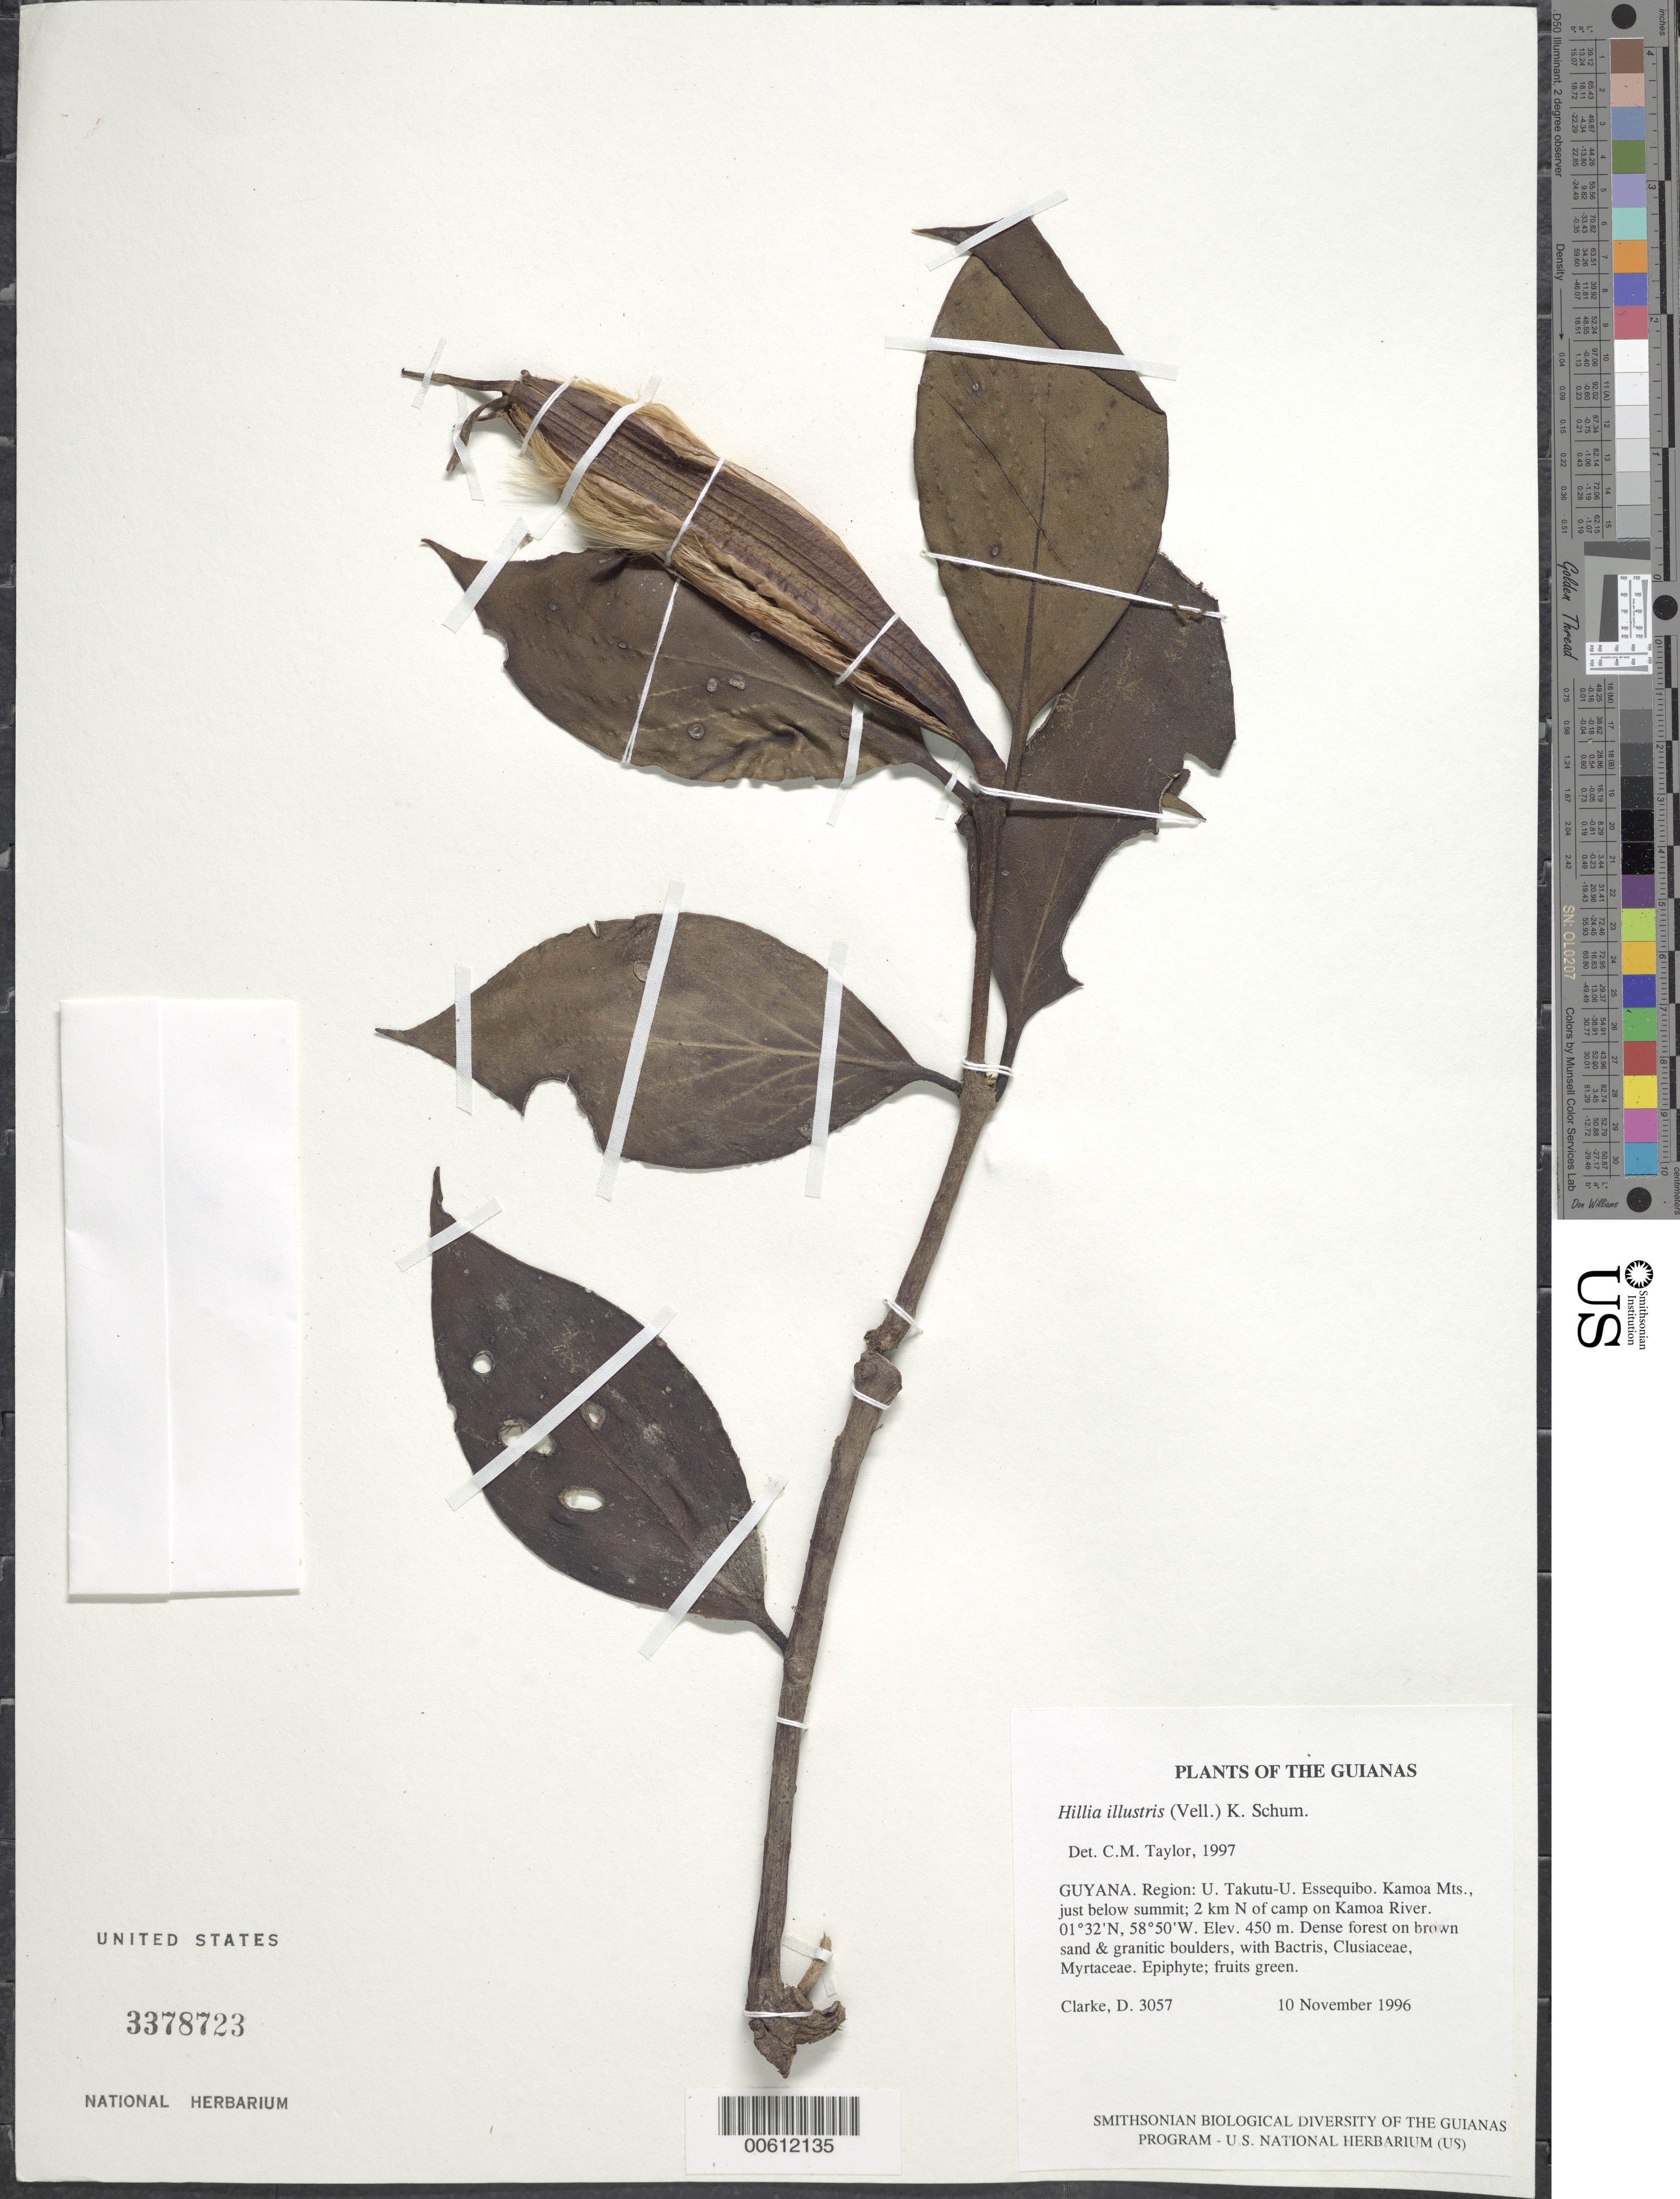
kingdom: Plantae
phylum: Tracheophyta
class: Magnoliopsida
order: Gentianales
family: Rubiaceae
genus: Hillia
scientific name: Hillia illustris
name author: (Vell.) K. Schum.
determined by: Taylor, Charlotte M.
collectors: H. D. Clarke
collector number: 3057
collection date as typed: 10 November 1996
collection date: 1996-11-10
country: Guyana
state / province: U. Takutu-U. Essequibo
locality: Kamoa Mts., just below summit; 2 km N of camp on Kamoa River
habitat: Dense forest on brown sand & granitic boulders, with Bactris, Clusiaceae, Myrtaceae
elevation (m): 450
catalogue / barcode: US 3378723